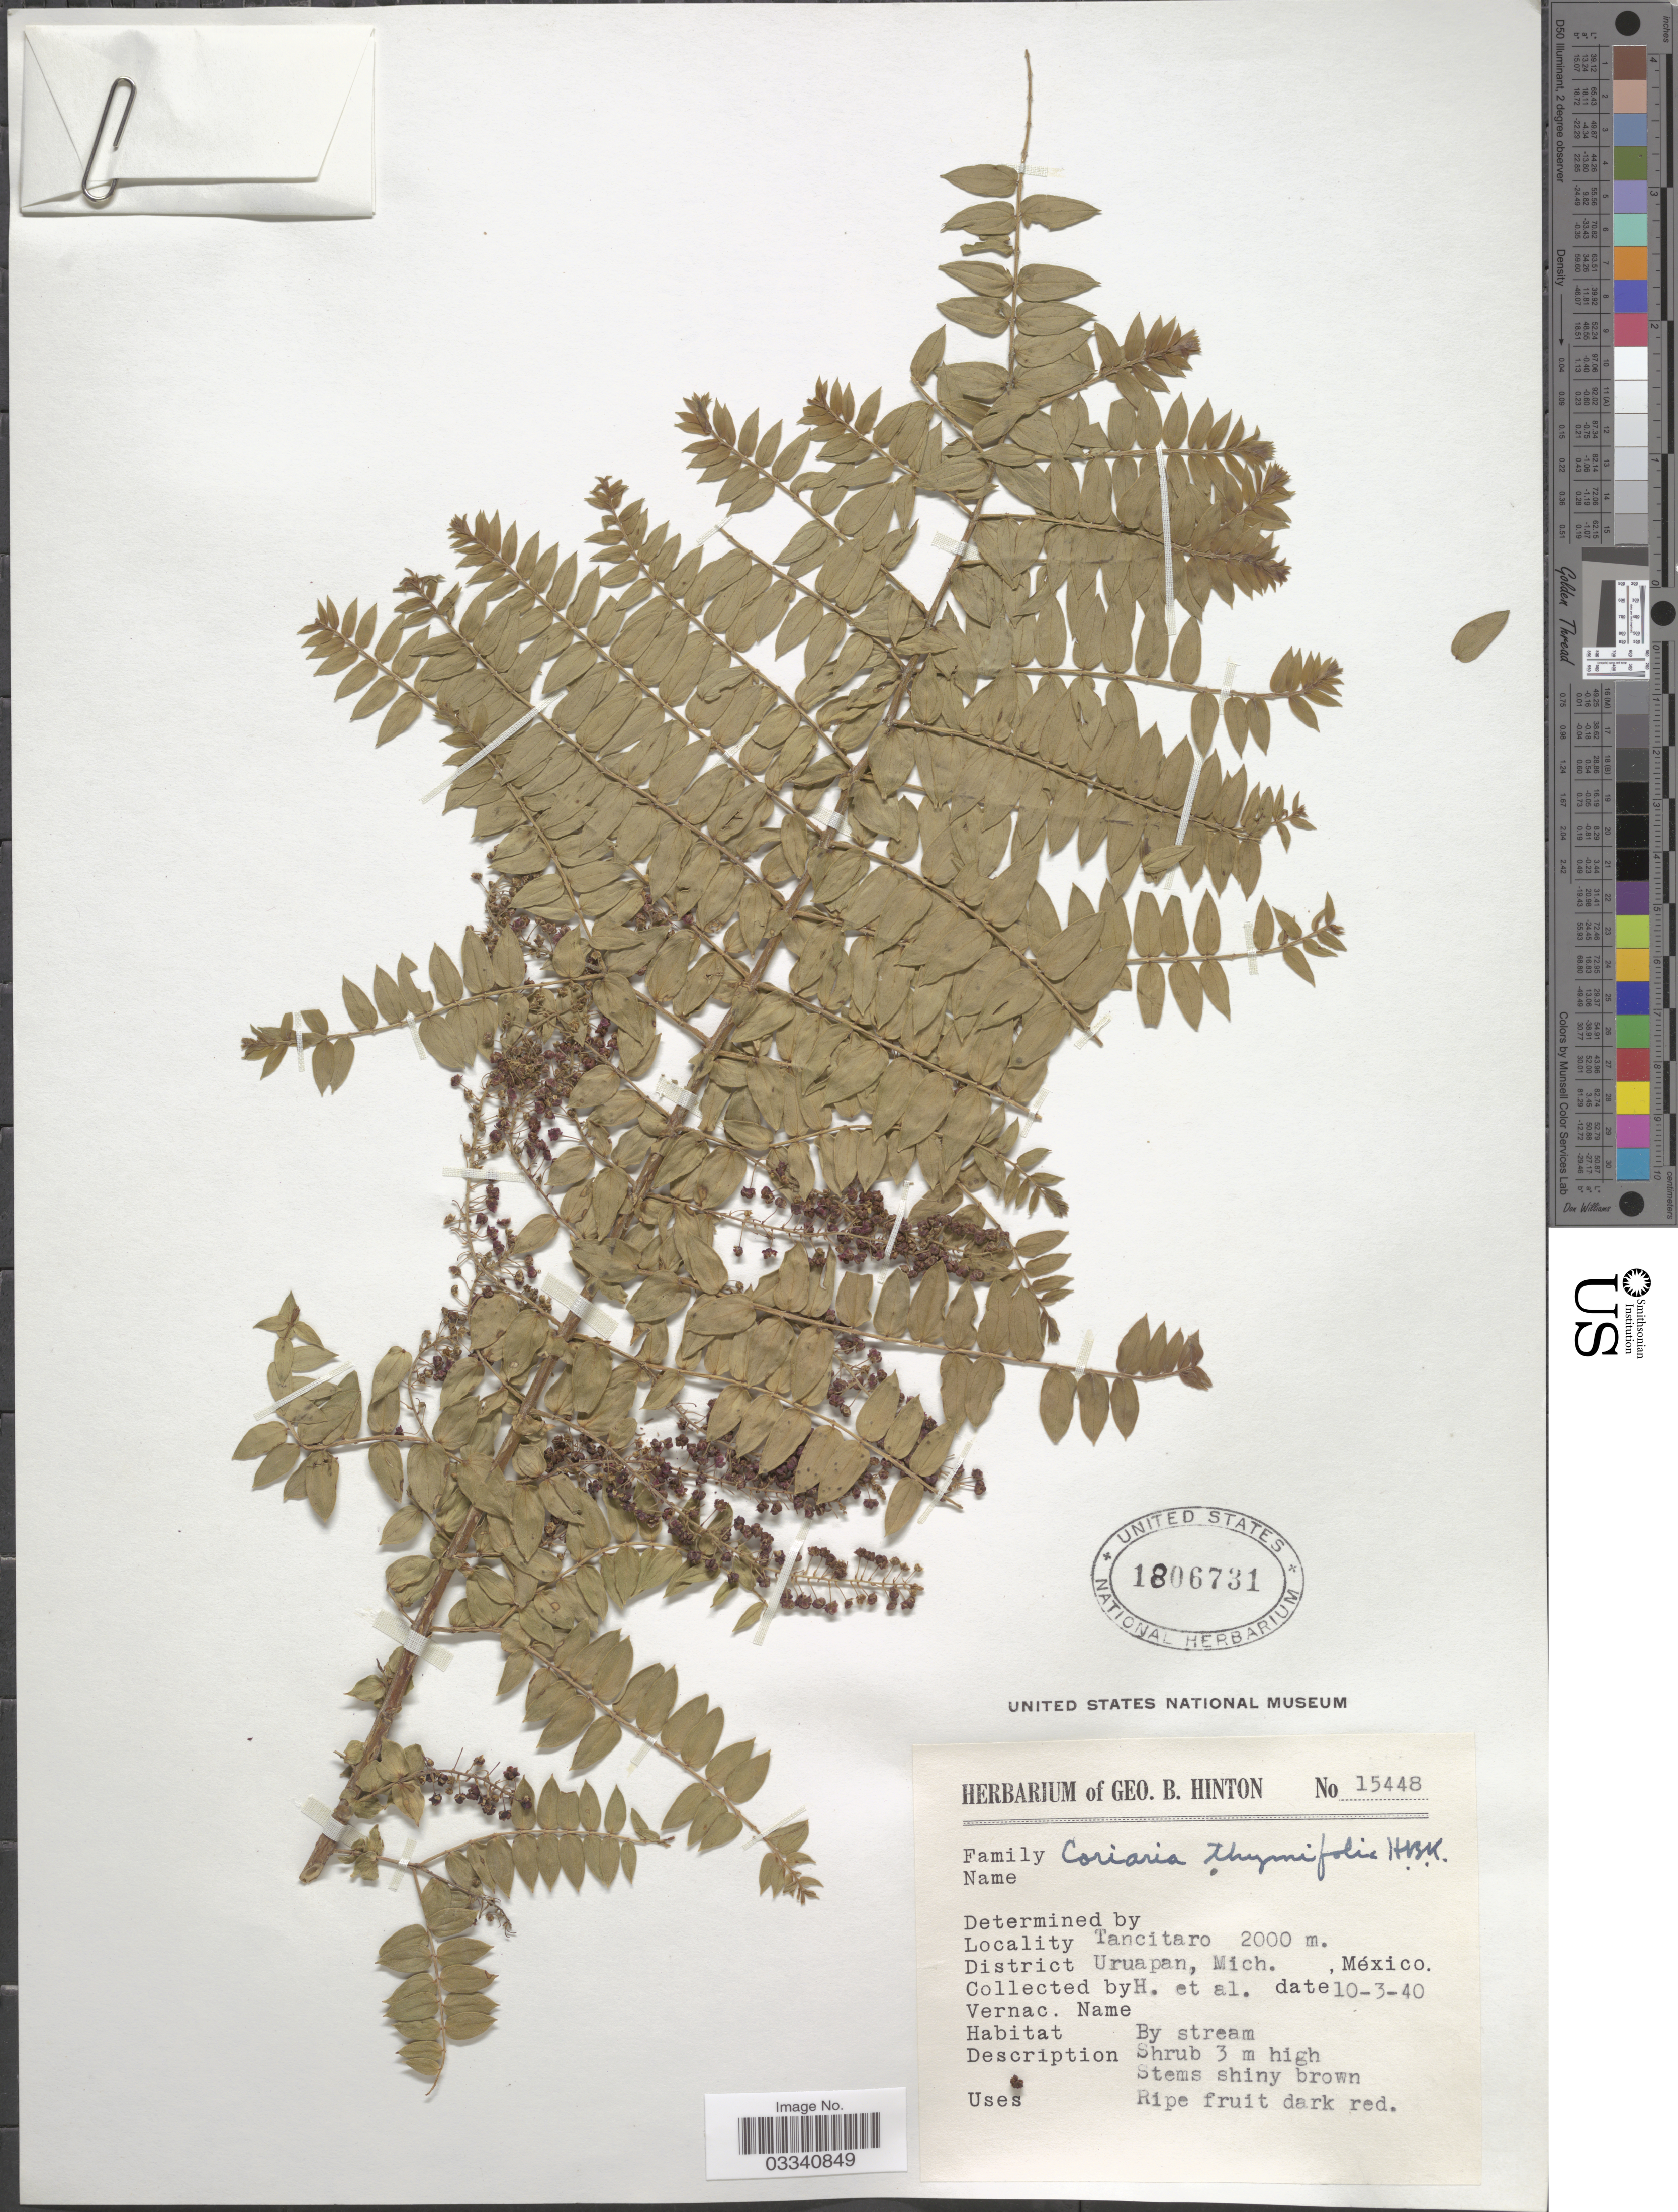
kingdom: Plantae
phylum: Tracheophyta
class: Magnoliopsida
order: Cucurbitales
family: Coriariaceae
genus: Coriaria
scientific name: Coriaria ruscifolia subsp. microphylla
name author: (Poir.) L.E. Skog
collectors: G. B. Hinton & et al.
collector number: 15448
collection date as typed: Transcribed d/m/y: 10/3/40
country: Mexico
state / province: Michoacán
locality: Tancitaro, District Uruapan.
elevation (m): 2000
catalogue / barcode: US 1806731